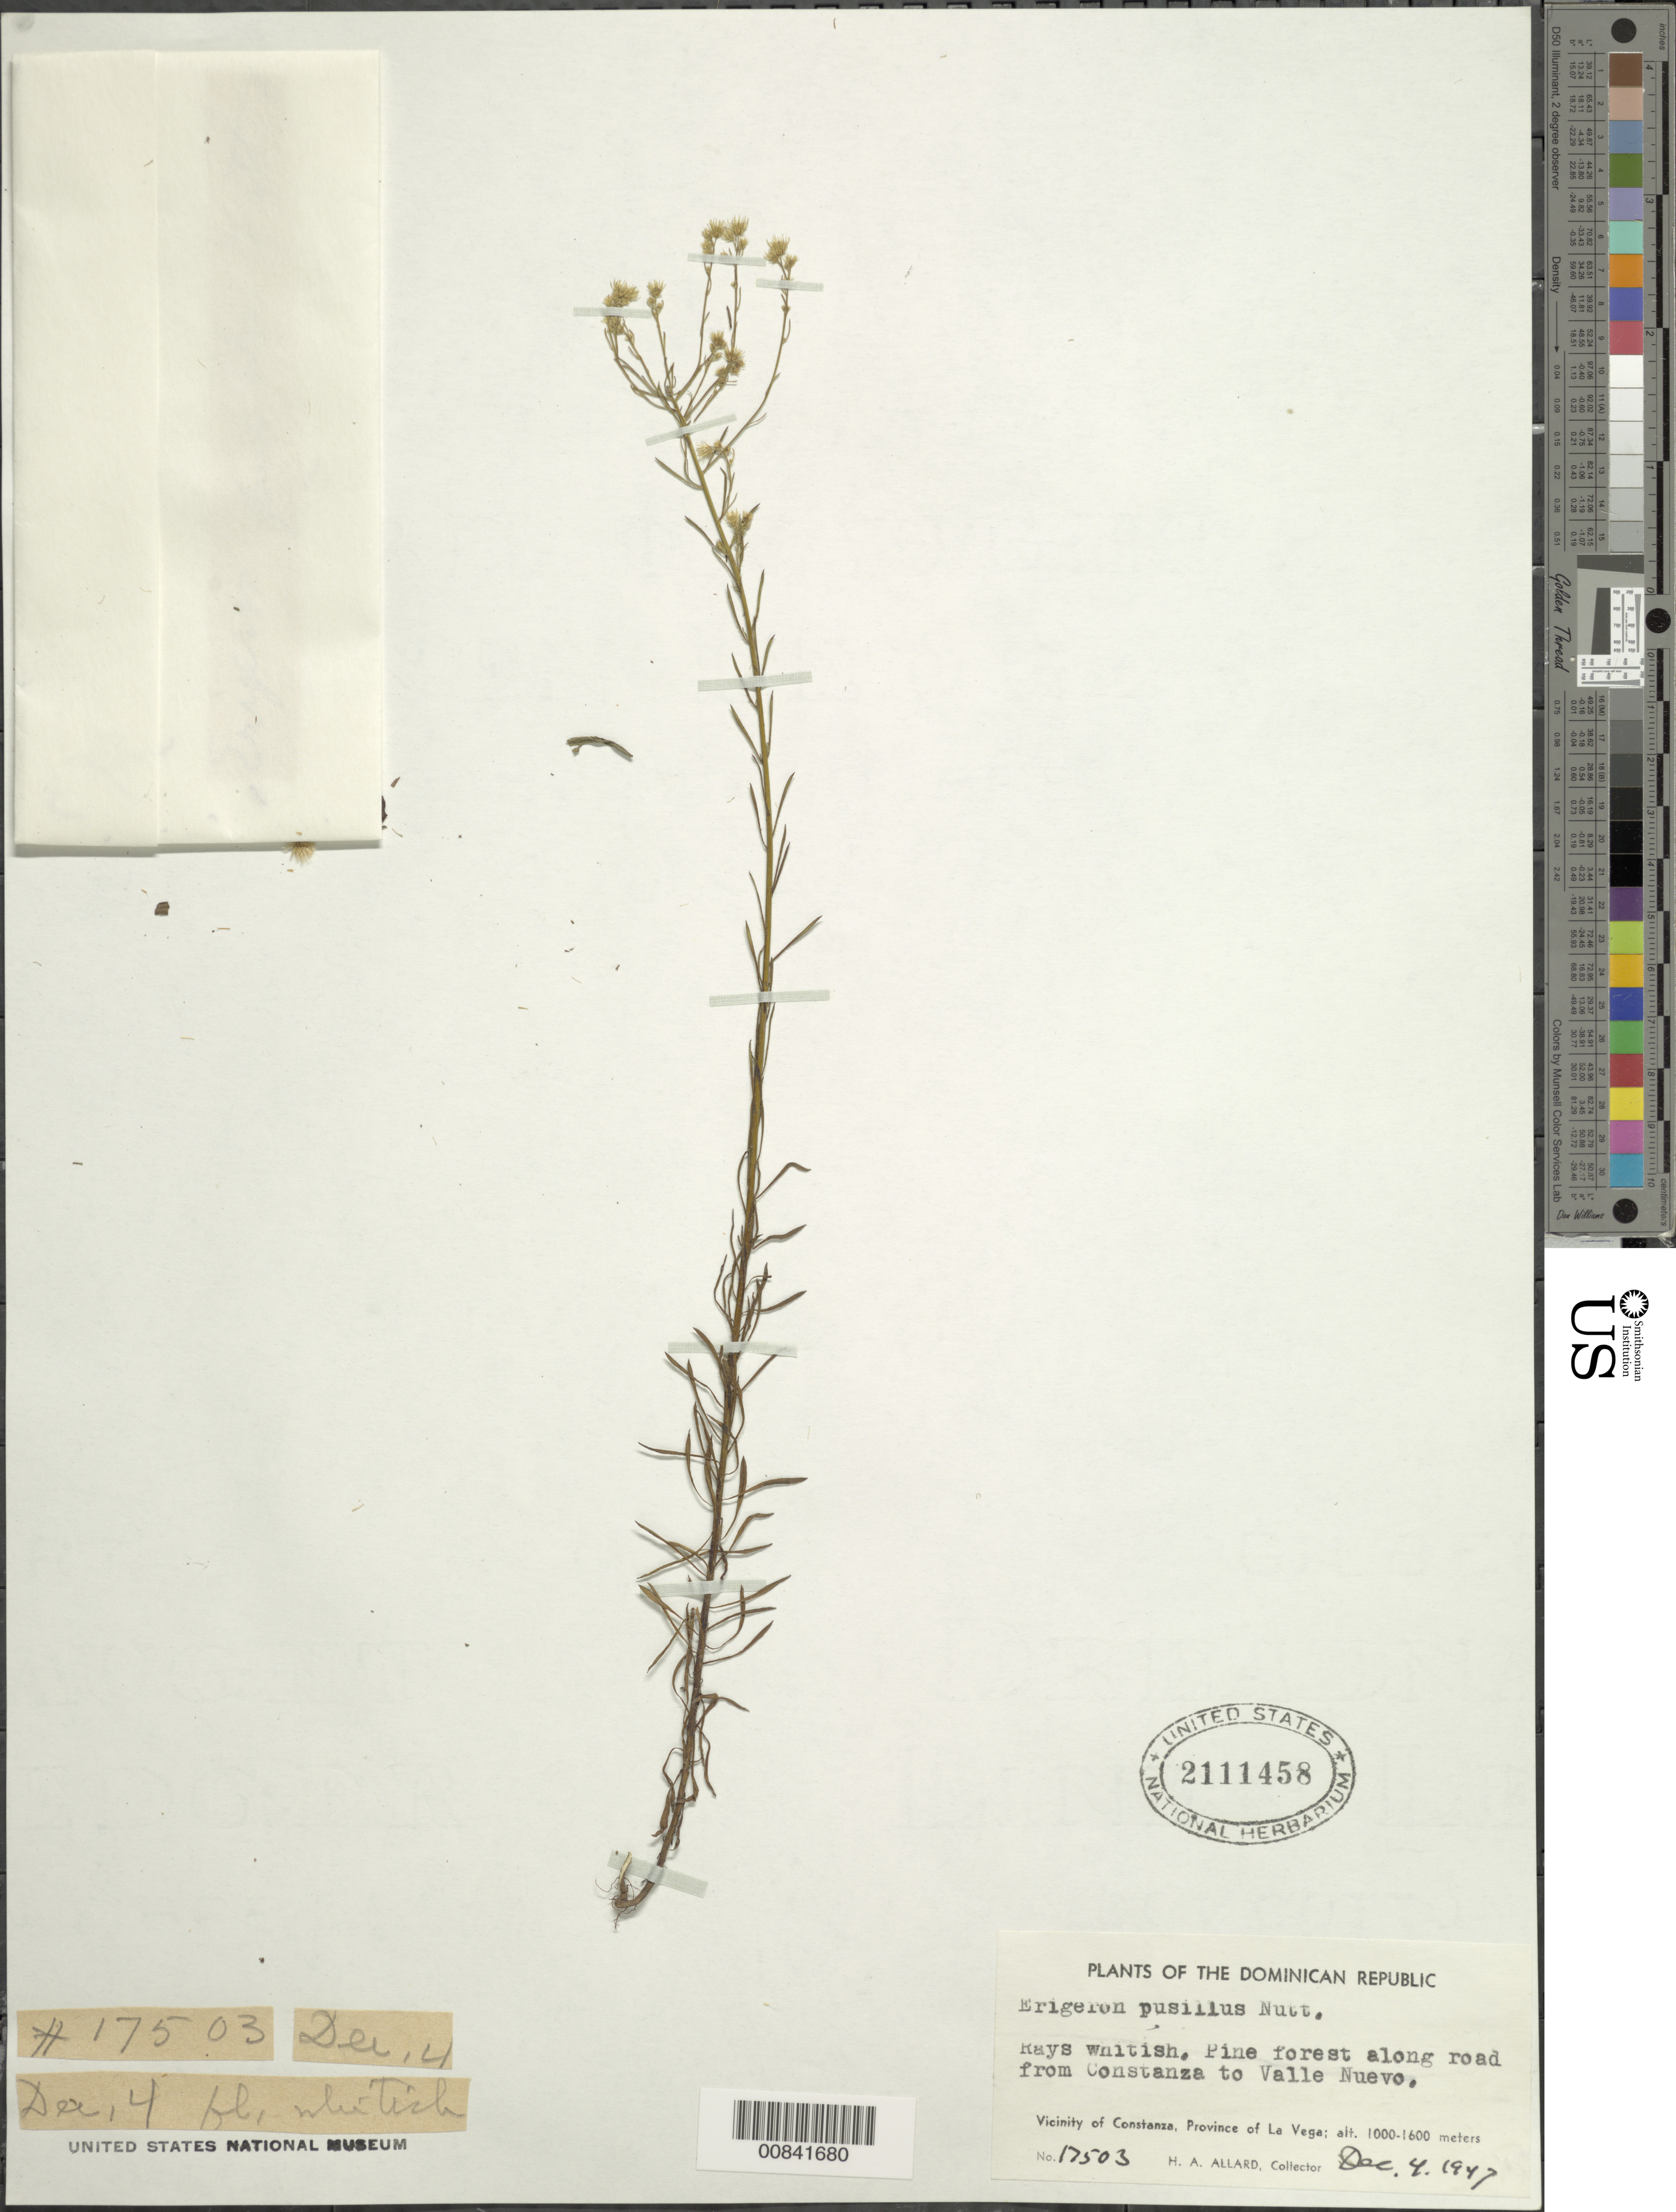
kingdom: Plantae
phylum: Tracheophyta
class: Magnoliopsida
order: Asterales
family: Asteraceae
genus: Conyza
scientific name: Conyza canadensis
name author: (L.) Cronq.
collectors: H. A. Allard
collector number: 17503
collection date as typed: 04 Dec 1947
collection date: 1947-12-04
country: Dominican Republic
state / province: La Vega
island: Hispaniola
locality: Vicinity of Constanza, along road from Constanza to Valle Nuevo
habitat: Pine forest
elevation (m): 1000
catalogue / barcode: US 2111458